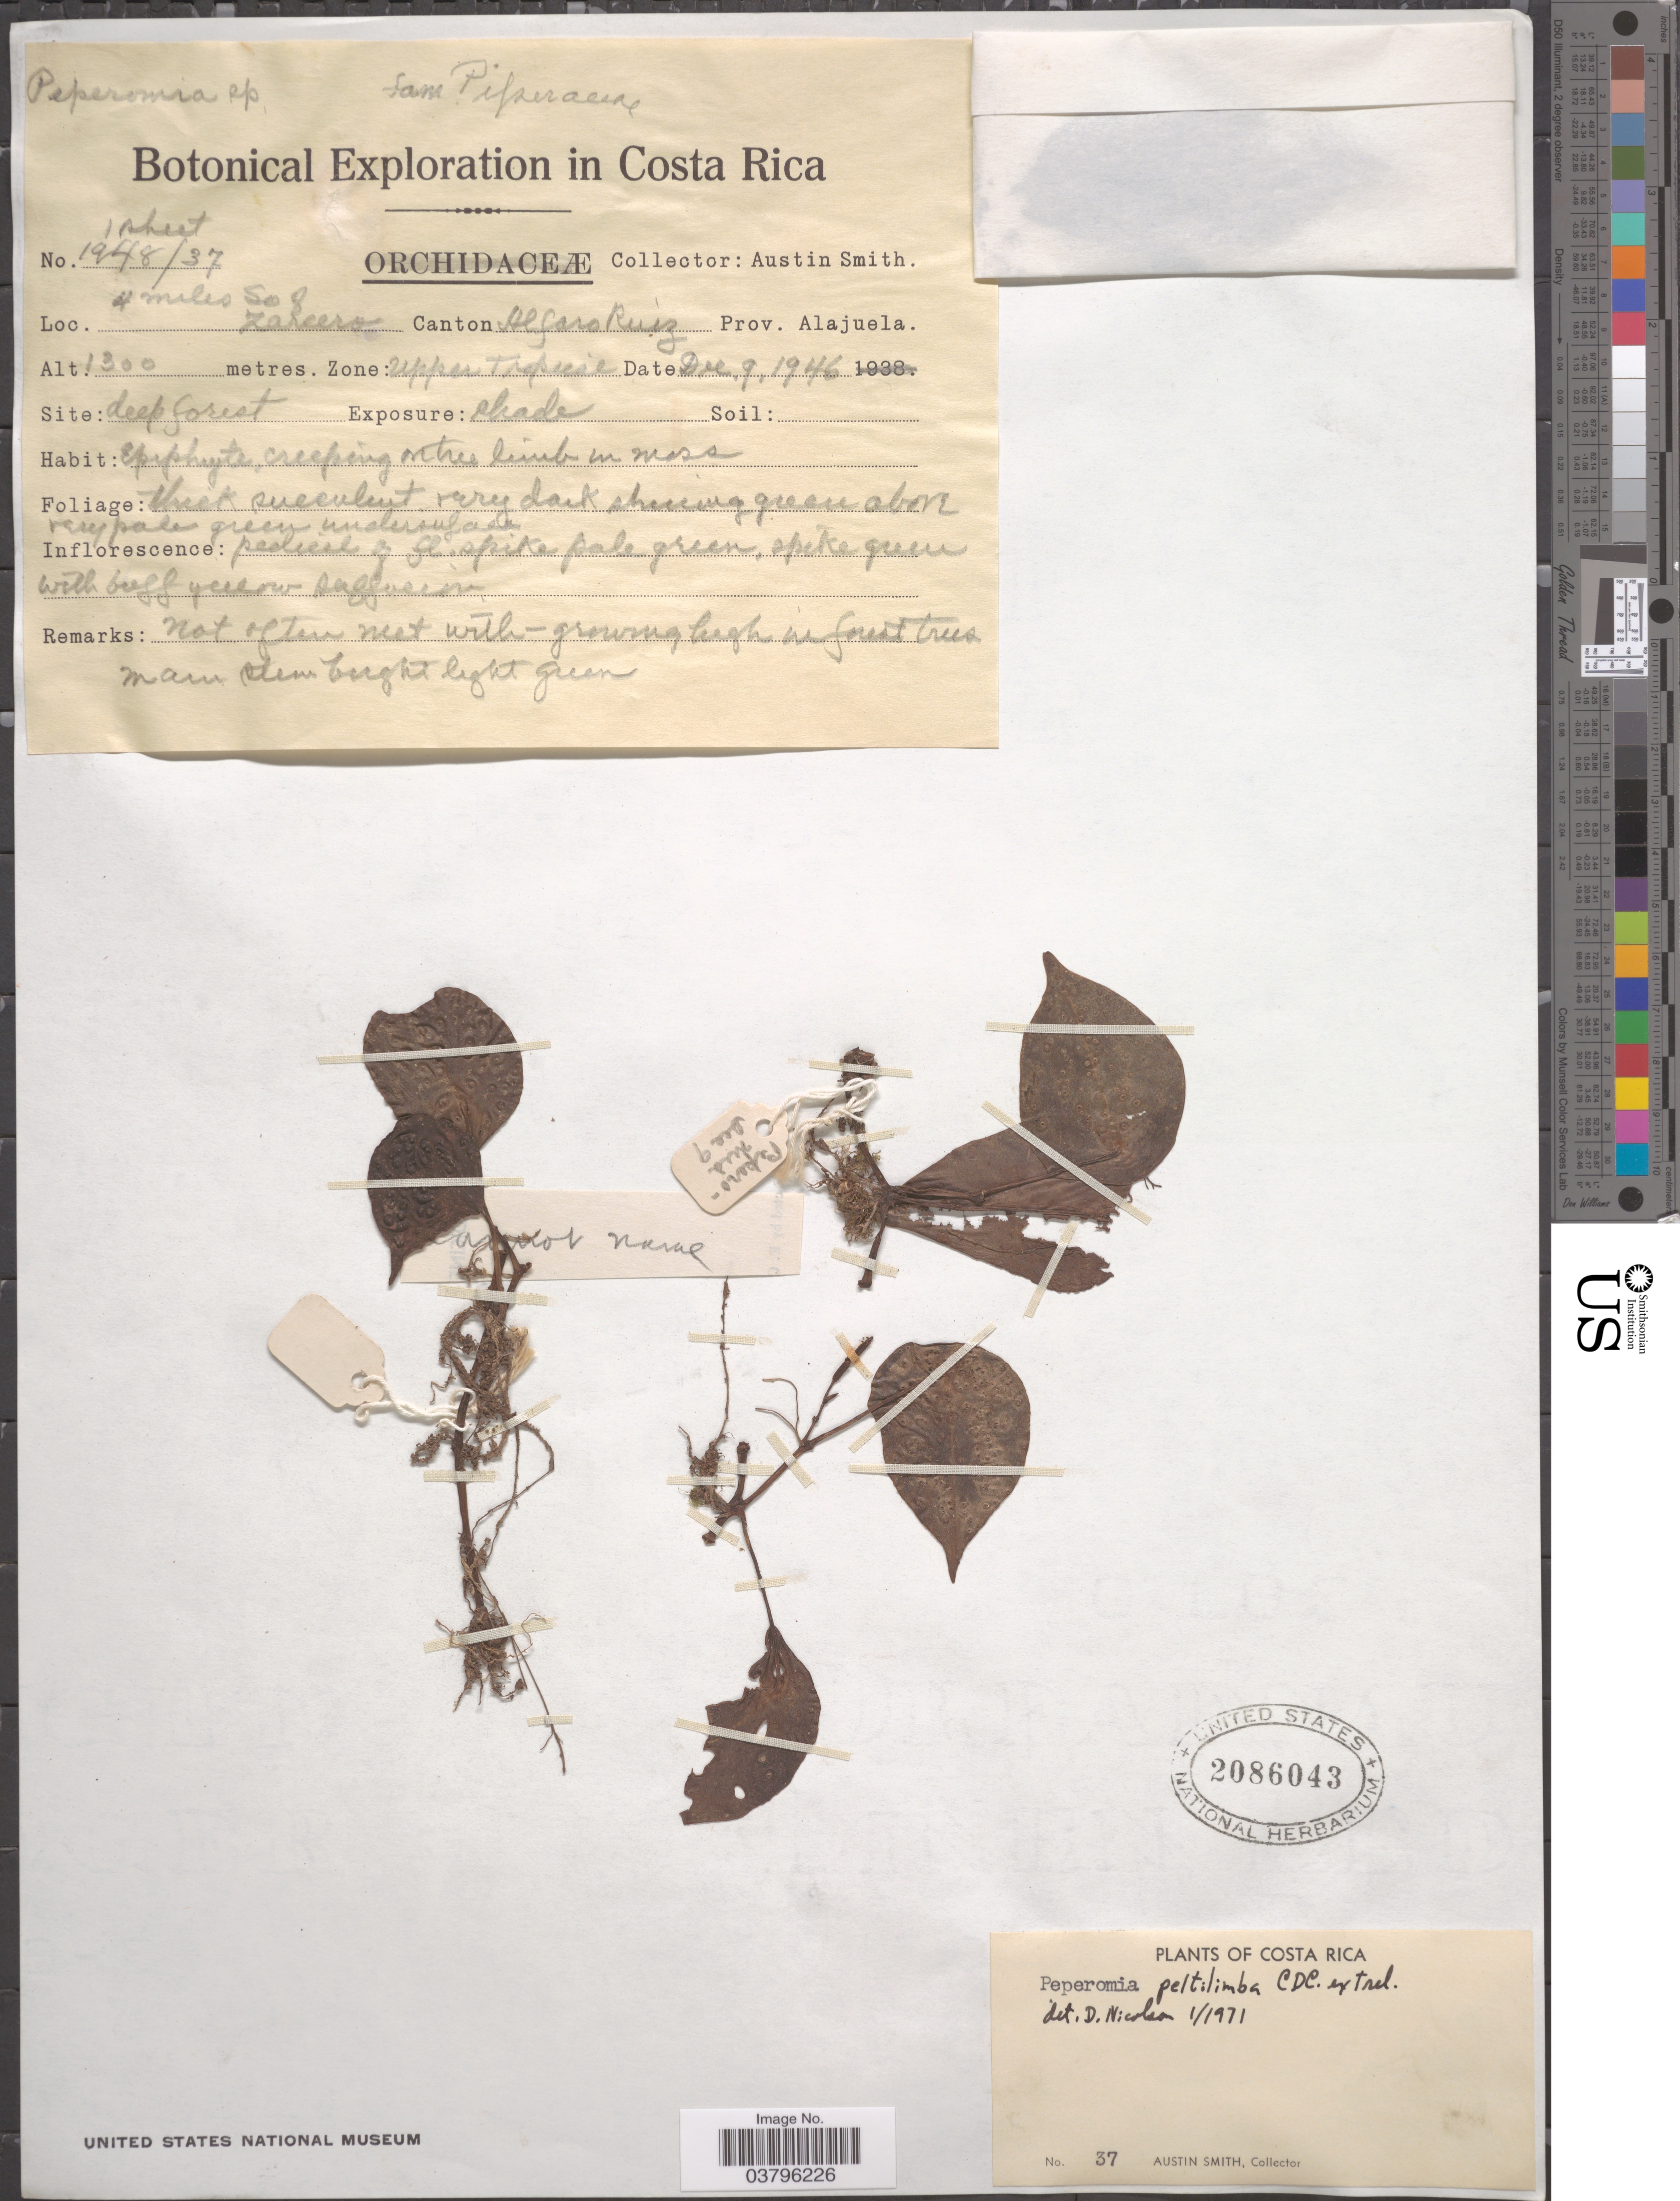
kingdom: Plantae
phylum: Tracheophyta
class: Magnoliopsida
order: Piperales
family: Piperaceae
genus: Peperomia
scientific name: Peperomia peltilimba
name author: Trel. ex C. DC.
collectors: Aust P. Smith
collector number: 1948/37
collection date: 1946-12-09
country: Costa Rica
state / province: Alajuela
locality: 4 miles So of Zarcero. Canton Alfaro Ruiz.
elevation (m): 1300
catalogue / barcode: US 2086043